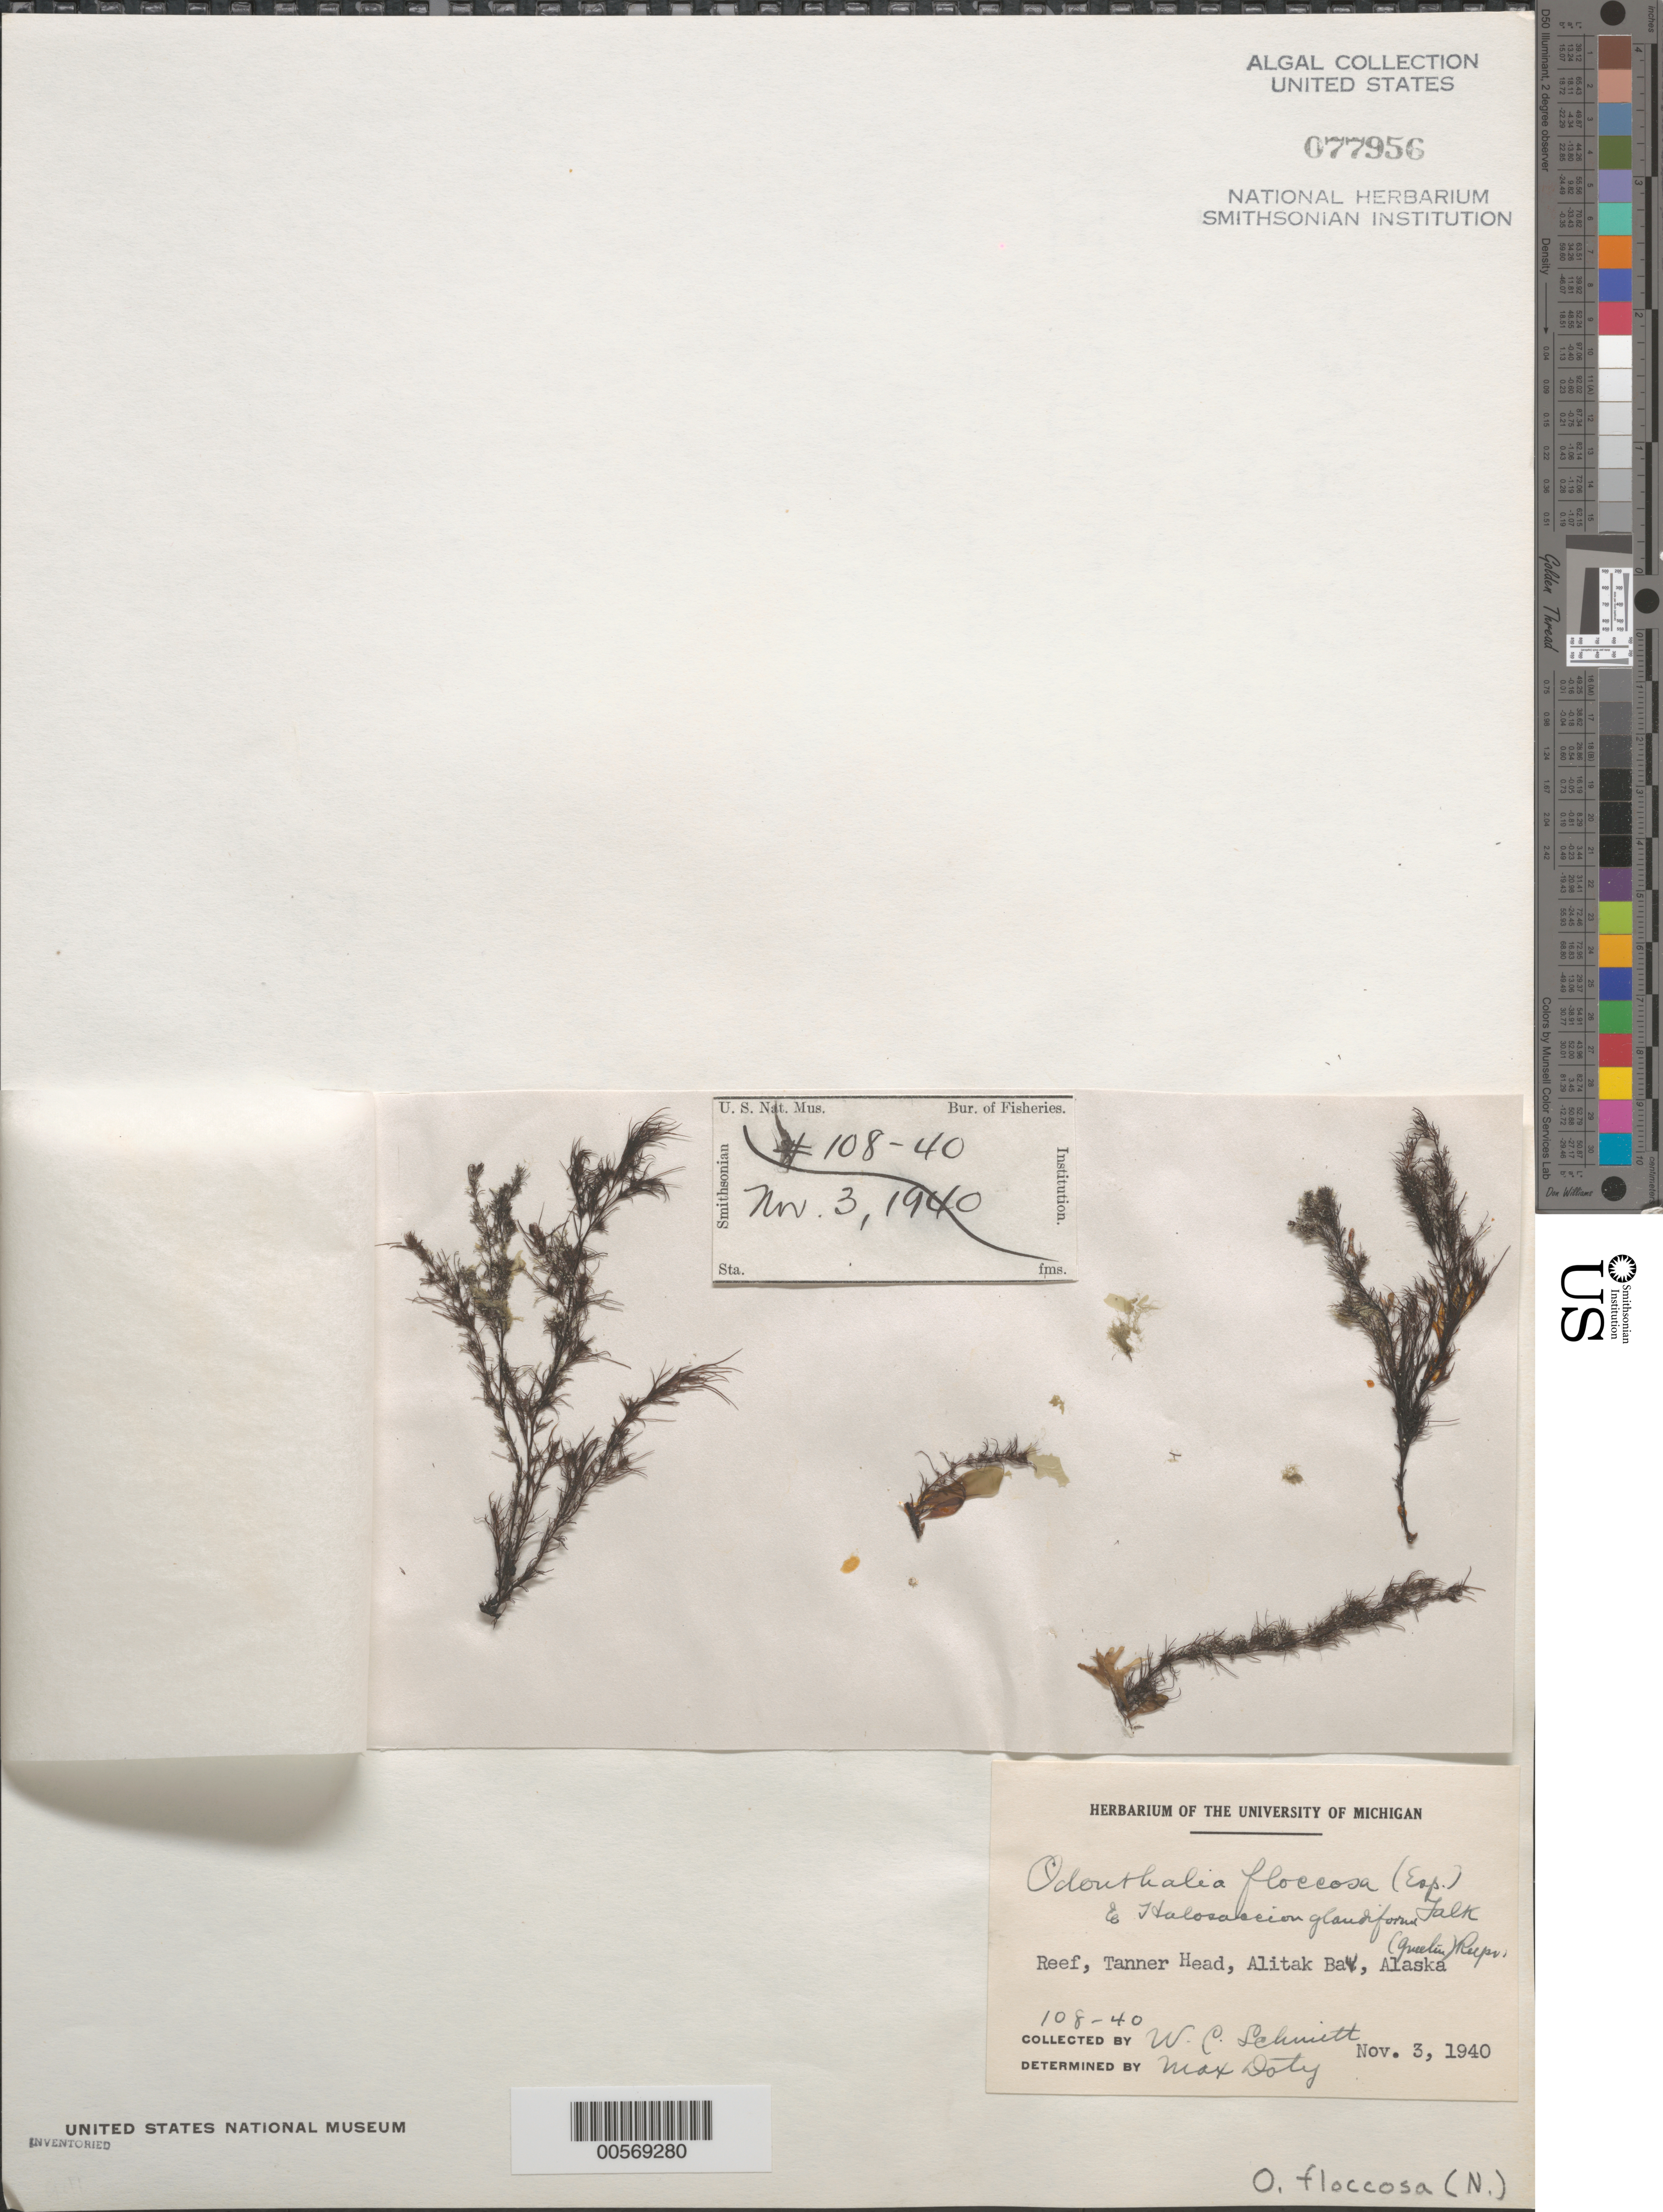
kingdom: Plantae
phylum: Rhodophyta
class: Florideophyceae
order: Ceramiales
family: Rhodomelaceae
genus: Odonthalia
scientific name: Odonthalia floccosa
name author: (Esper) Falkenb.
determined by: Doty, M. S.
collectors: W. L. Schmitt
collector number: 108-40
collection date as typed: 03 Nov 1940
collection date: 1940-11-03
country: United States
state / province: Alaska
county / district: Kodiak Island Division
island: Kodiak Island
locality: Tanner Head, Alitak Bay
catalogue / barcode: US 77956